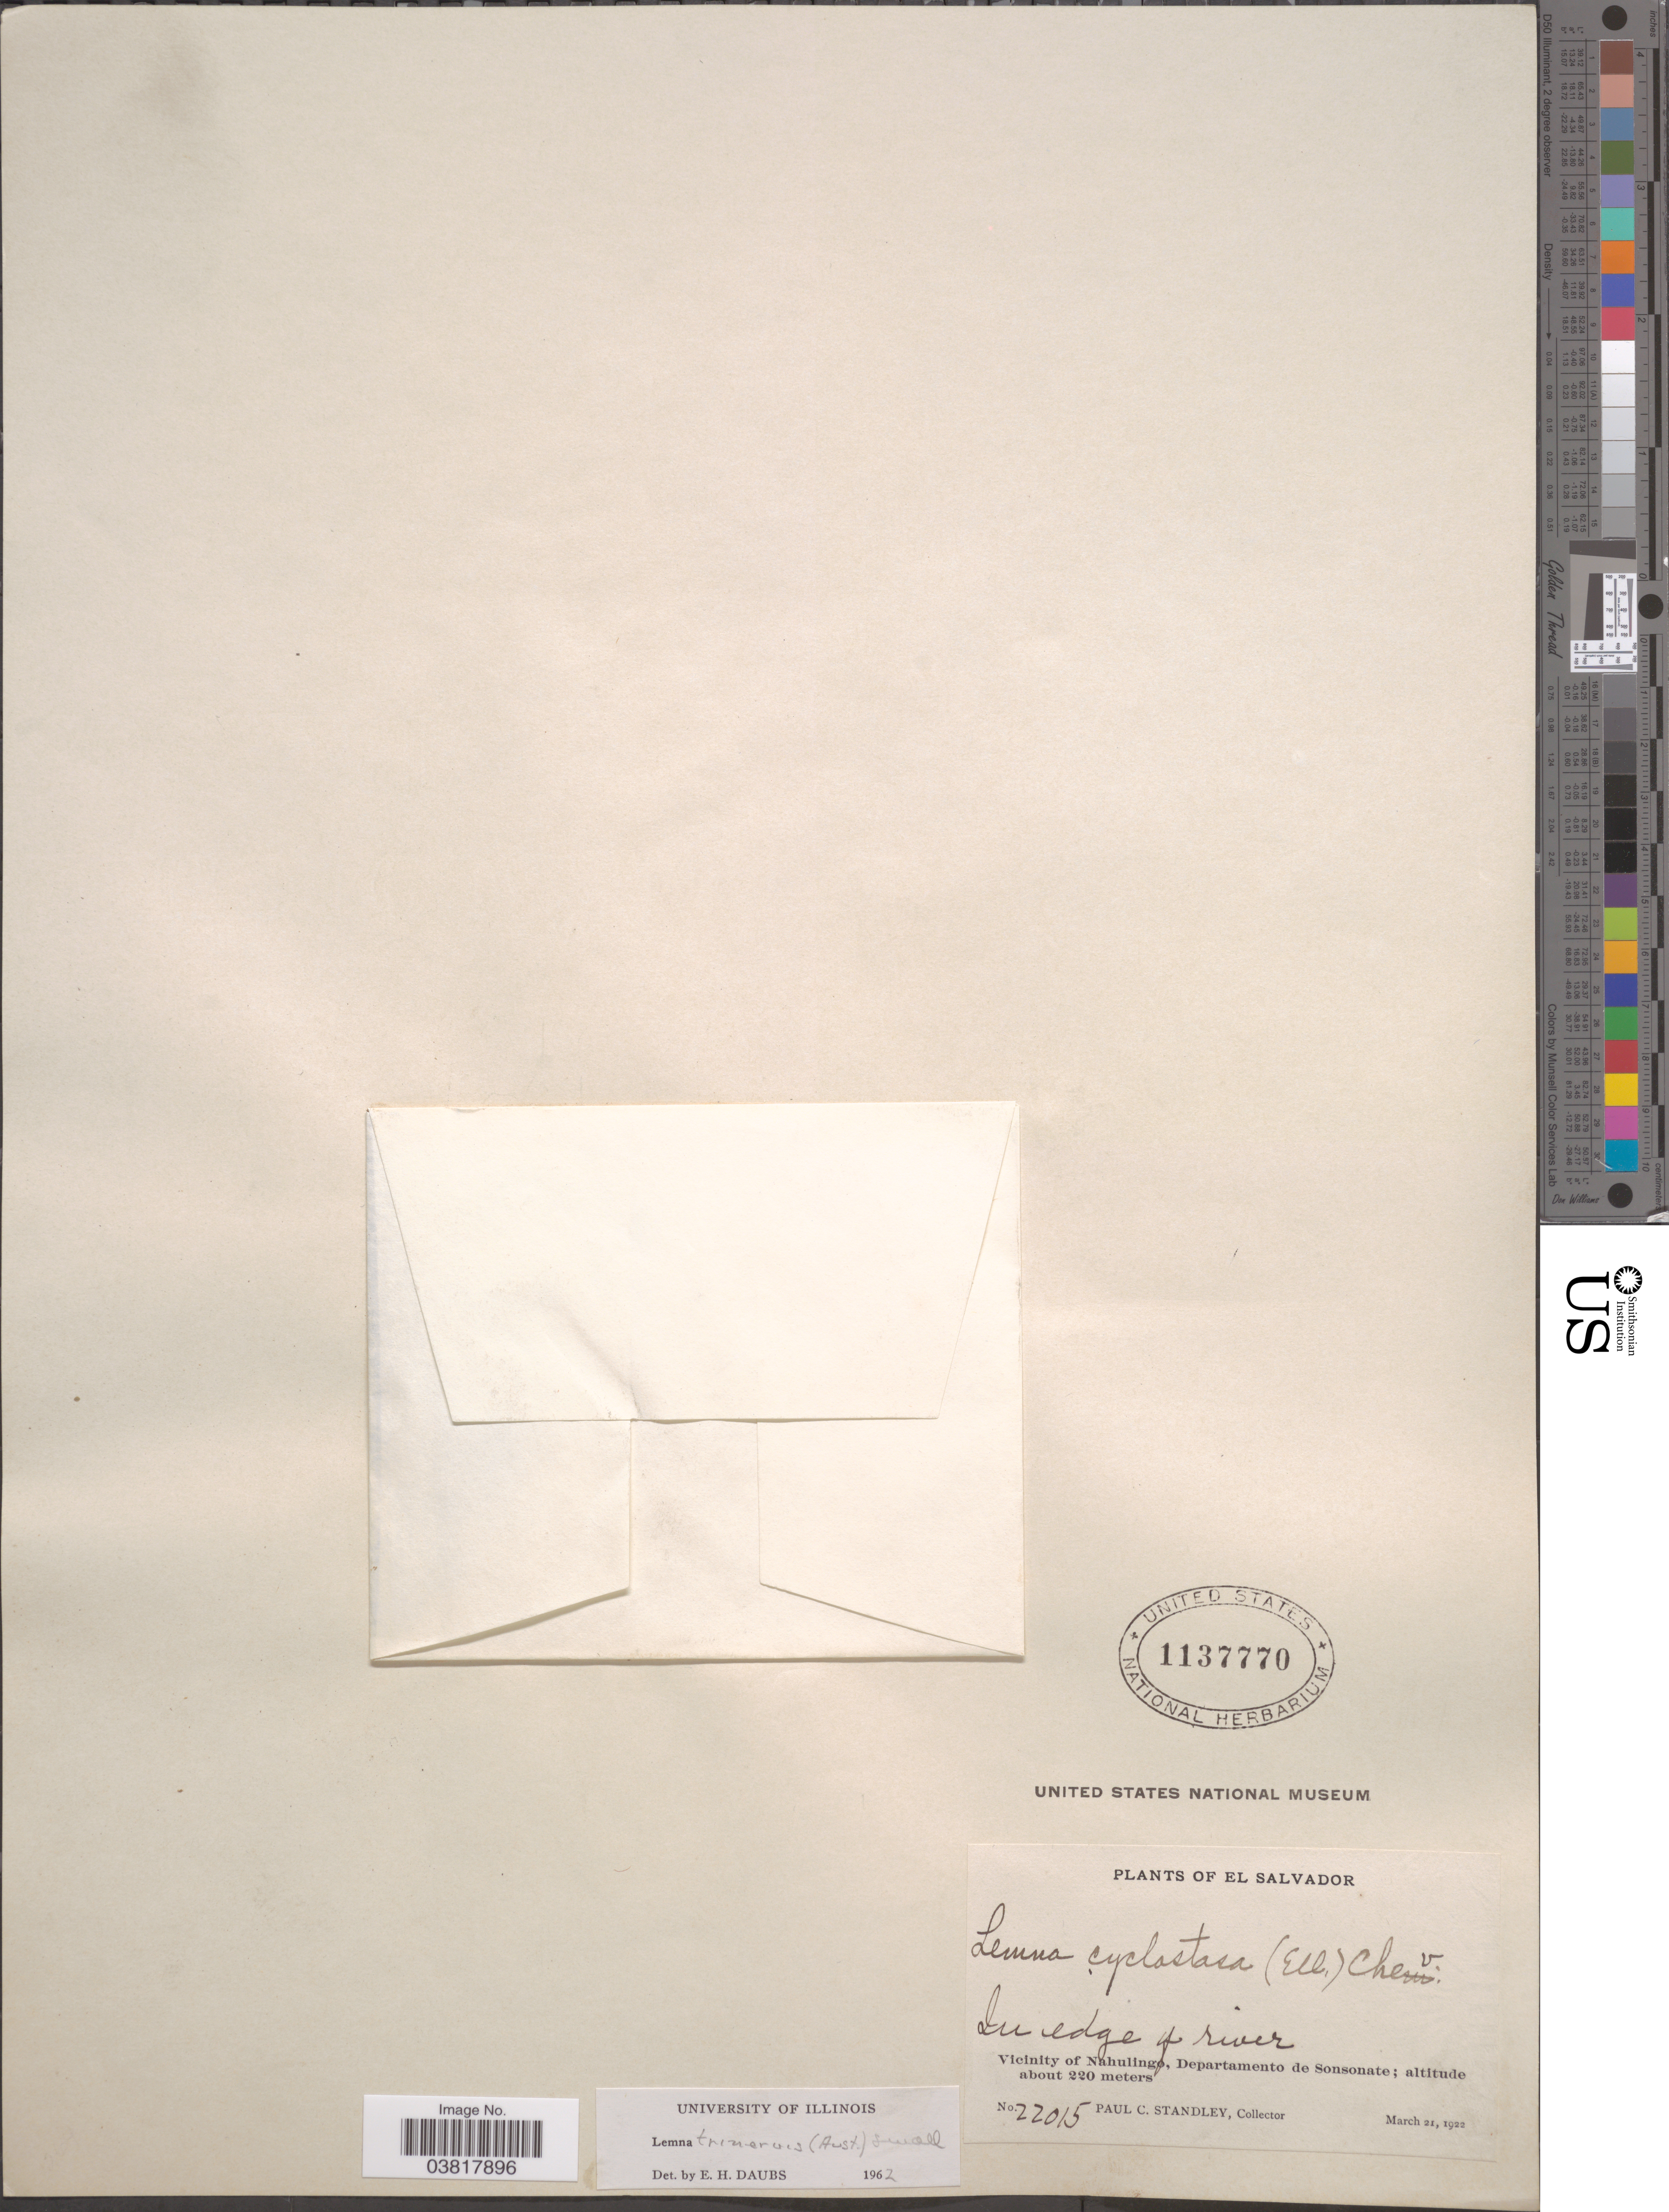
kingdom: Plantae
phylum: Tracheophyta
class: Liliopsida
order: Alismatales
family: Araceae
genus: Lemna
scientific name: Lemna trinervis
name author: Small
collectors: P. C. Standley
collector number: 22015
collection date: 1922-03-21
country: El Salvador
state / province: Sonsonate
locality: Vicinity of Nahulingo, Departamento de Sonsonate.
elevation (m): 220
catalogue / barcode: US 1137770